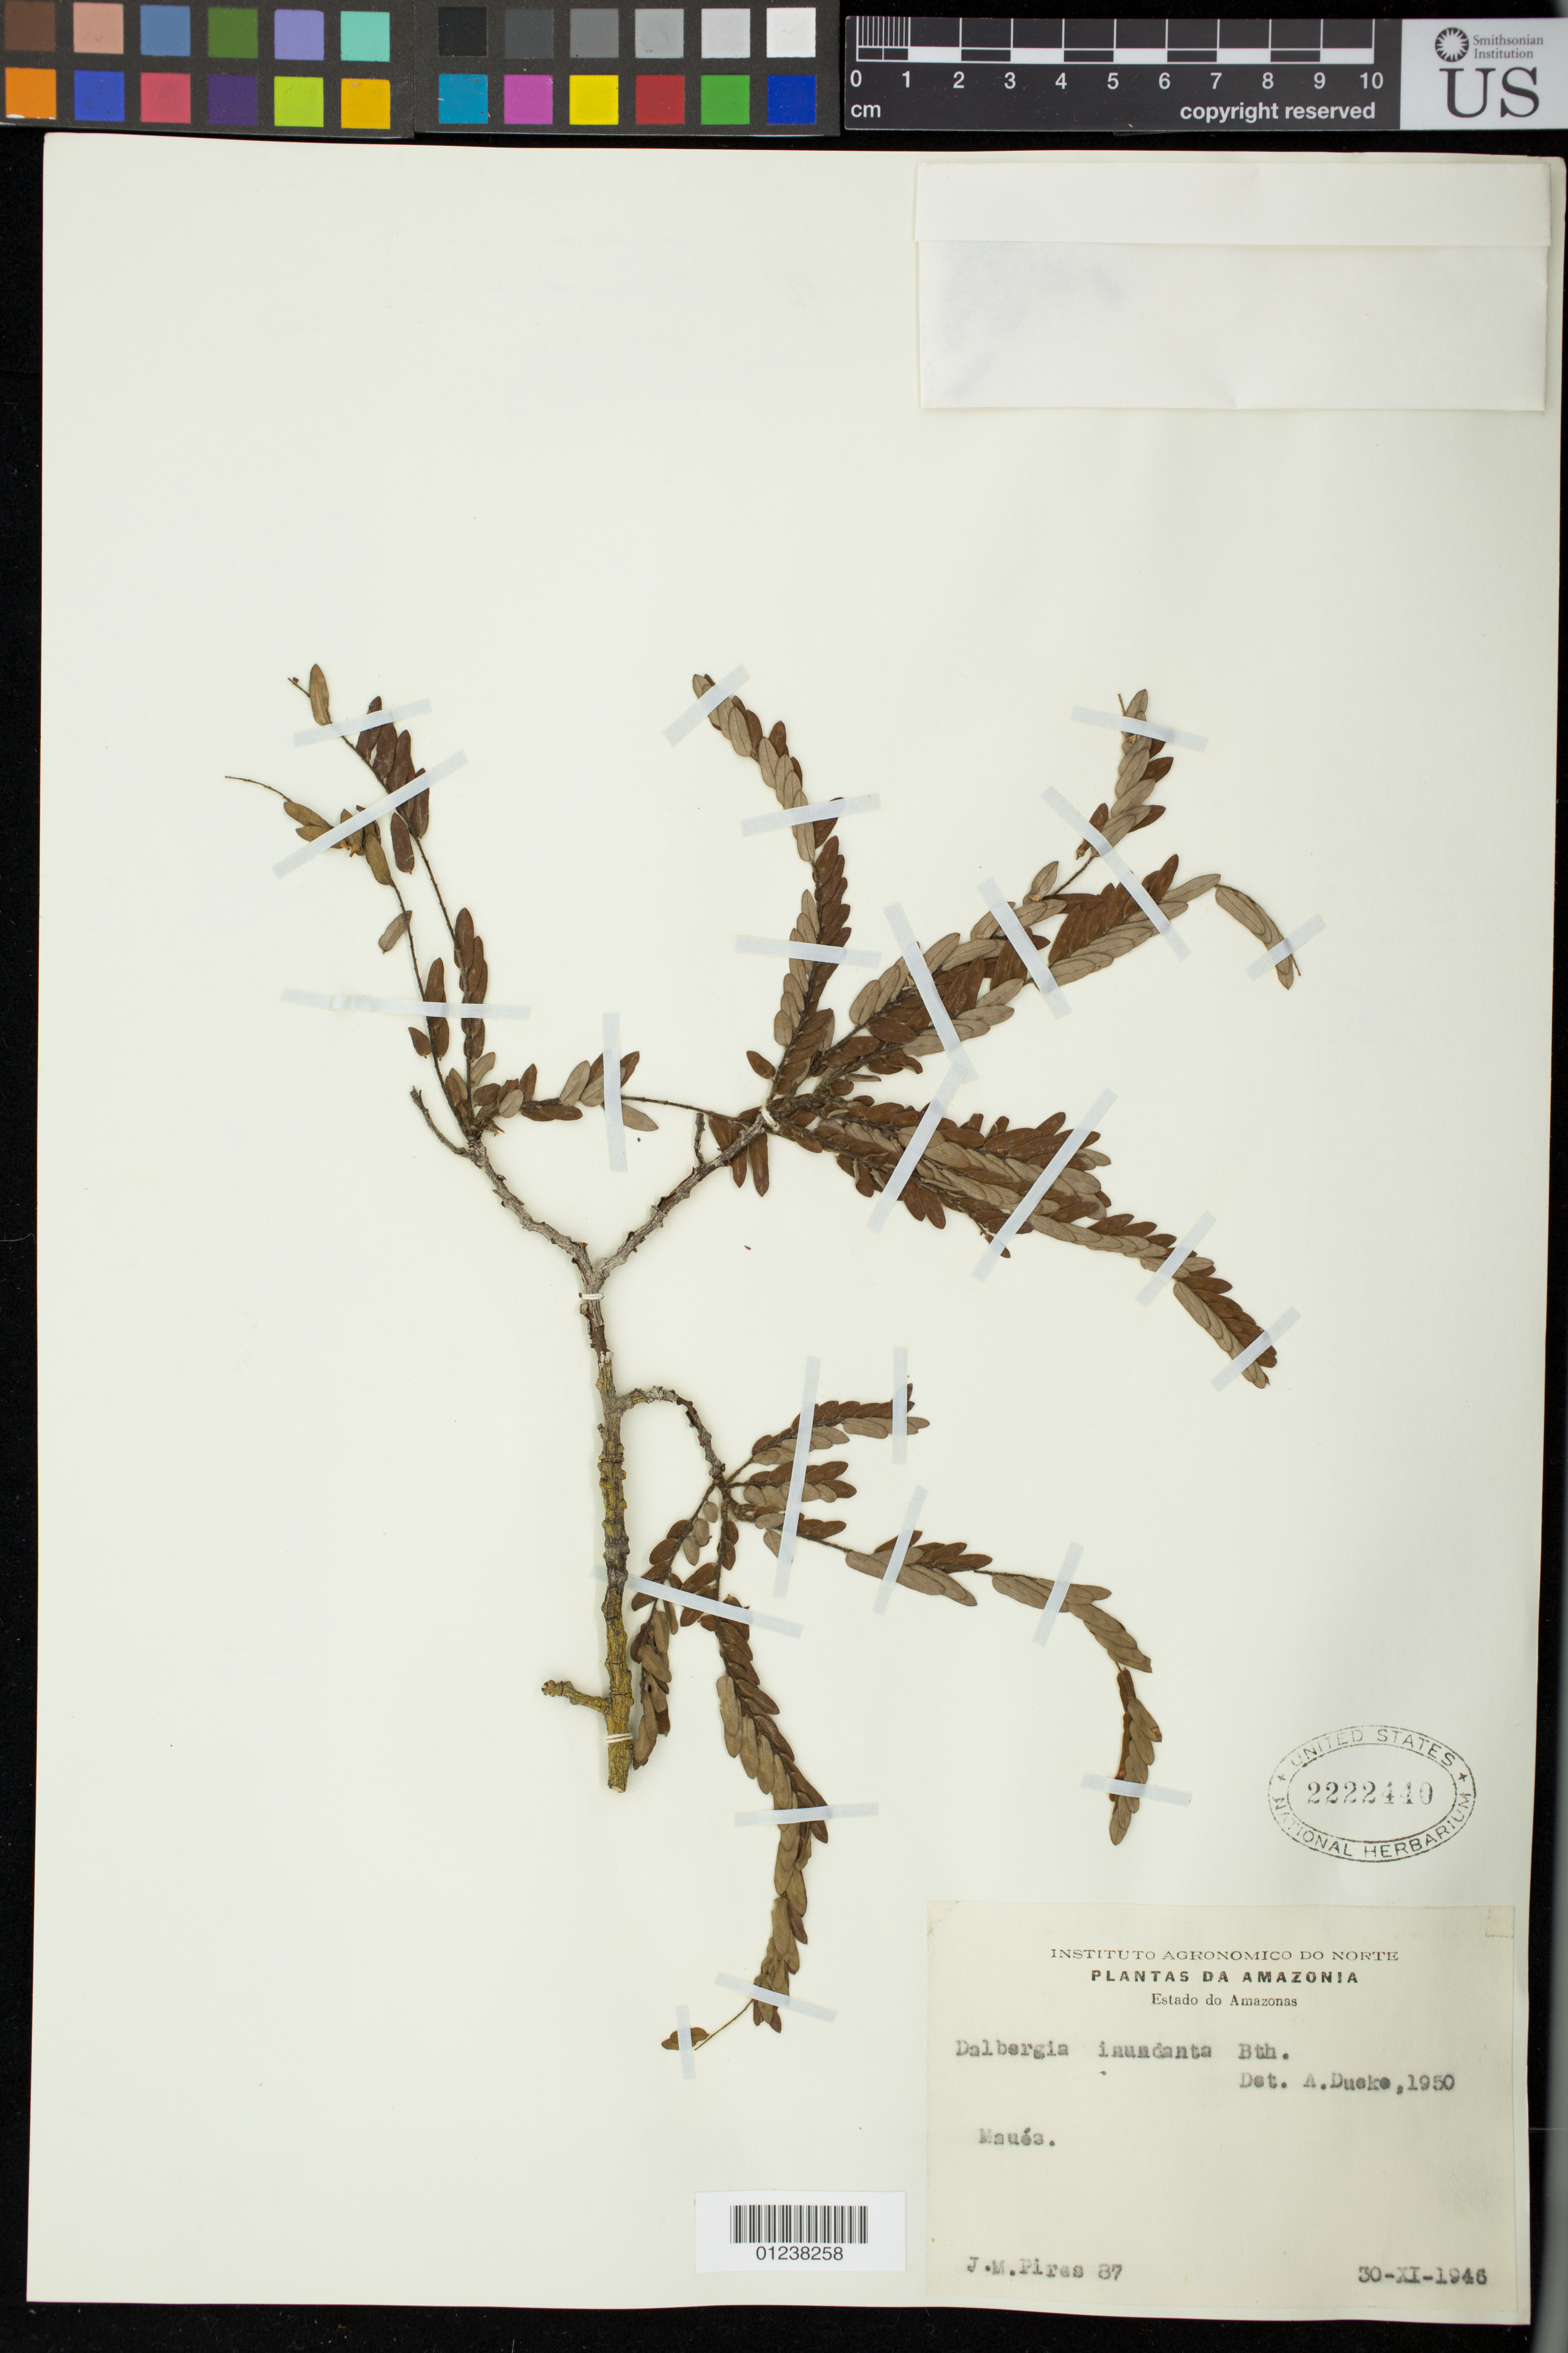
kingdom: Plantae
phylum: Tracheophyta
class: Magnoliopsida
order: Fabales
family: Fabaceae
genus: Dalbergia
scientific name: Dalbergia inundata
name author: Benth.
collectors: J. M. Pires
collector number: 87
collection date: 1946-11-30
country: Brazil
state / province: Amazonas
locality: Maues.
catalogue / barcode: US 2222440